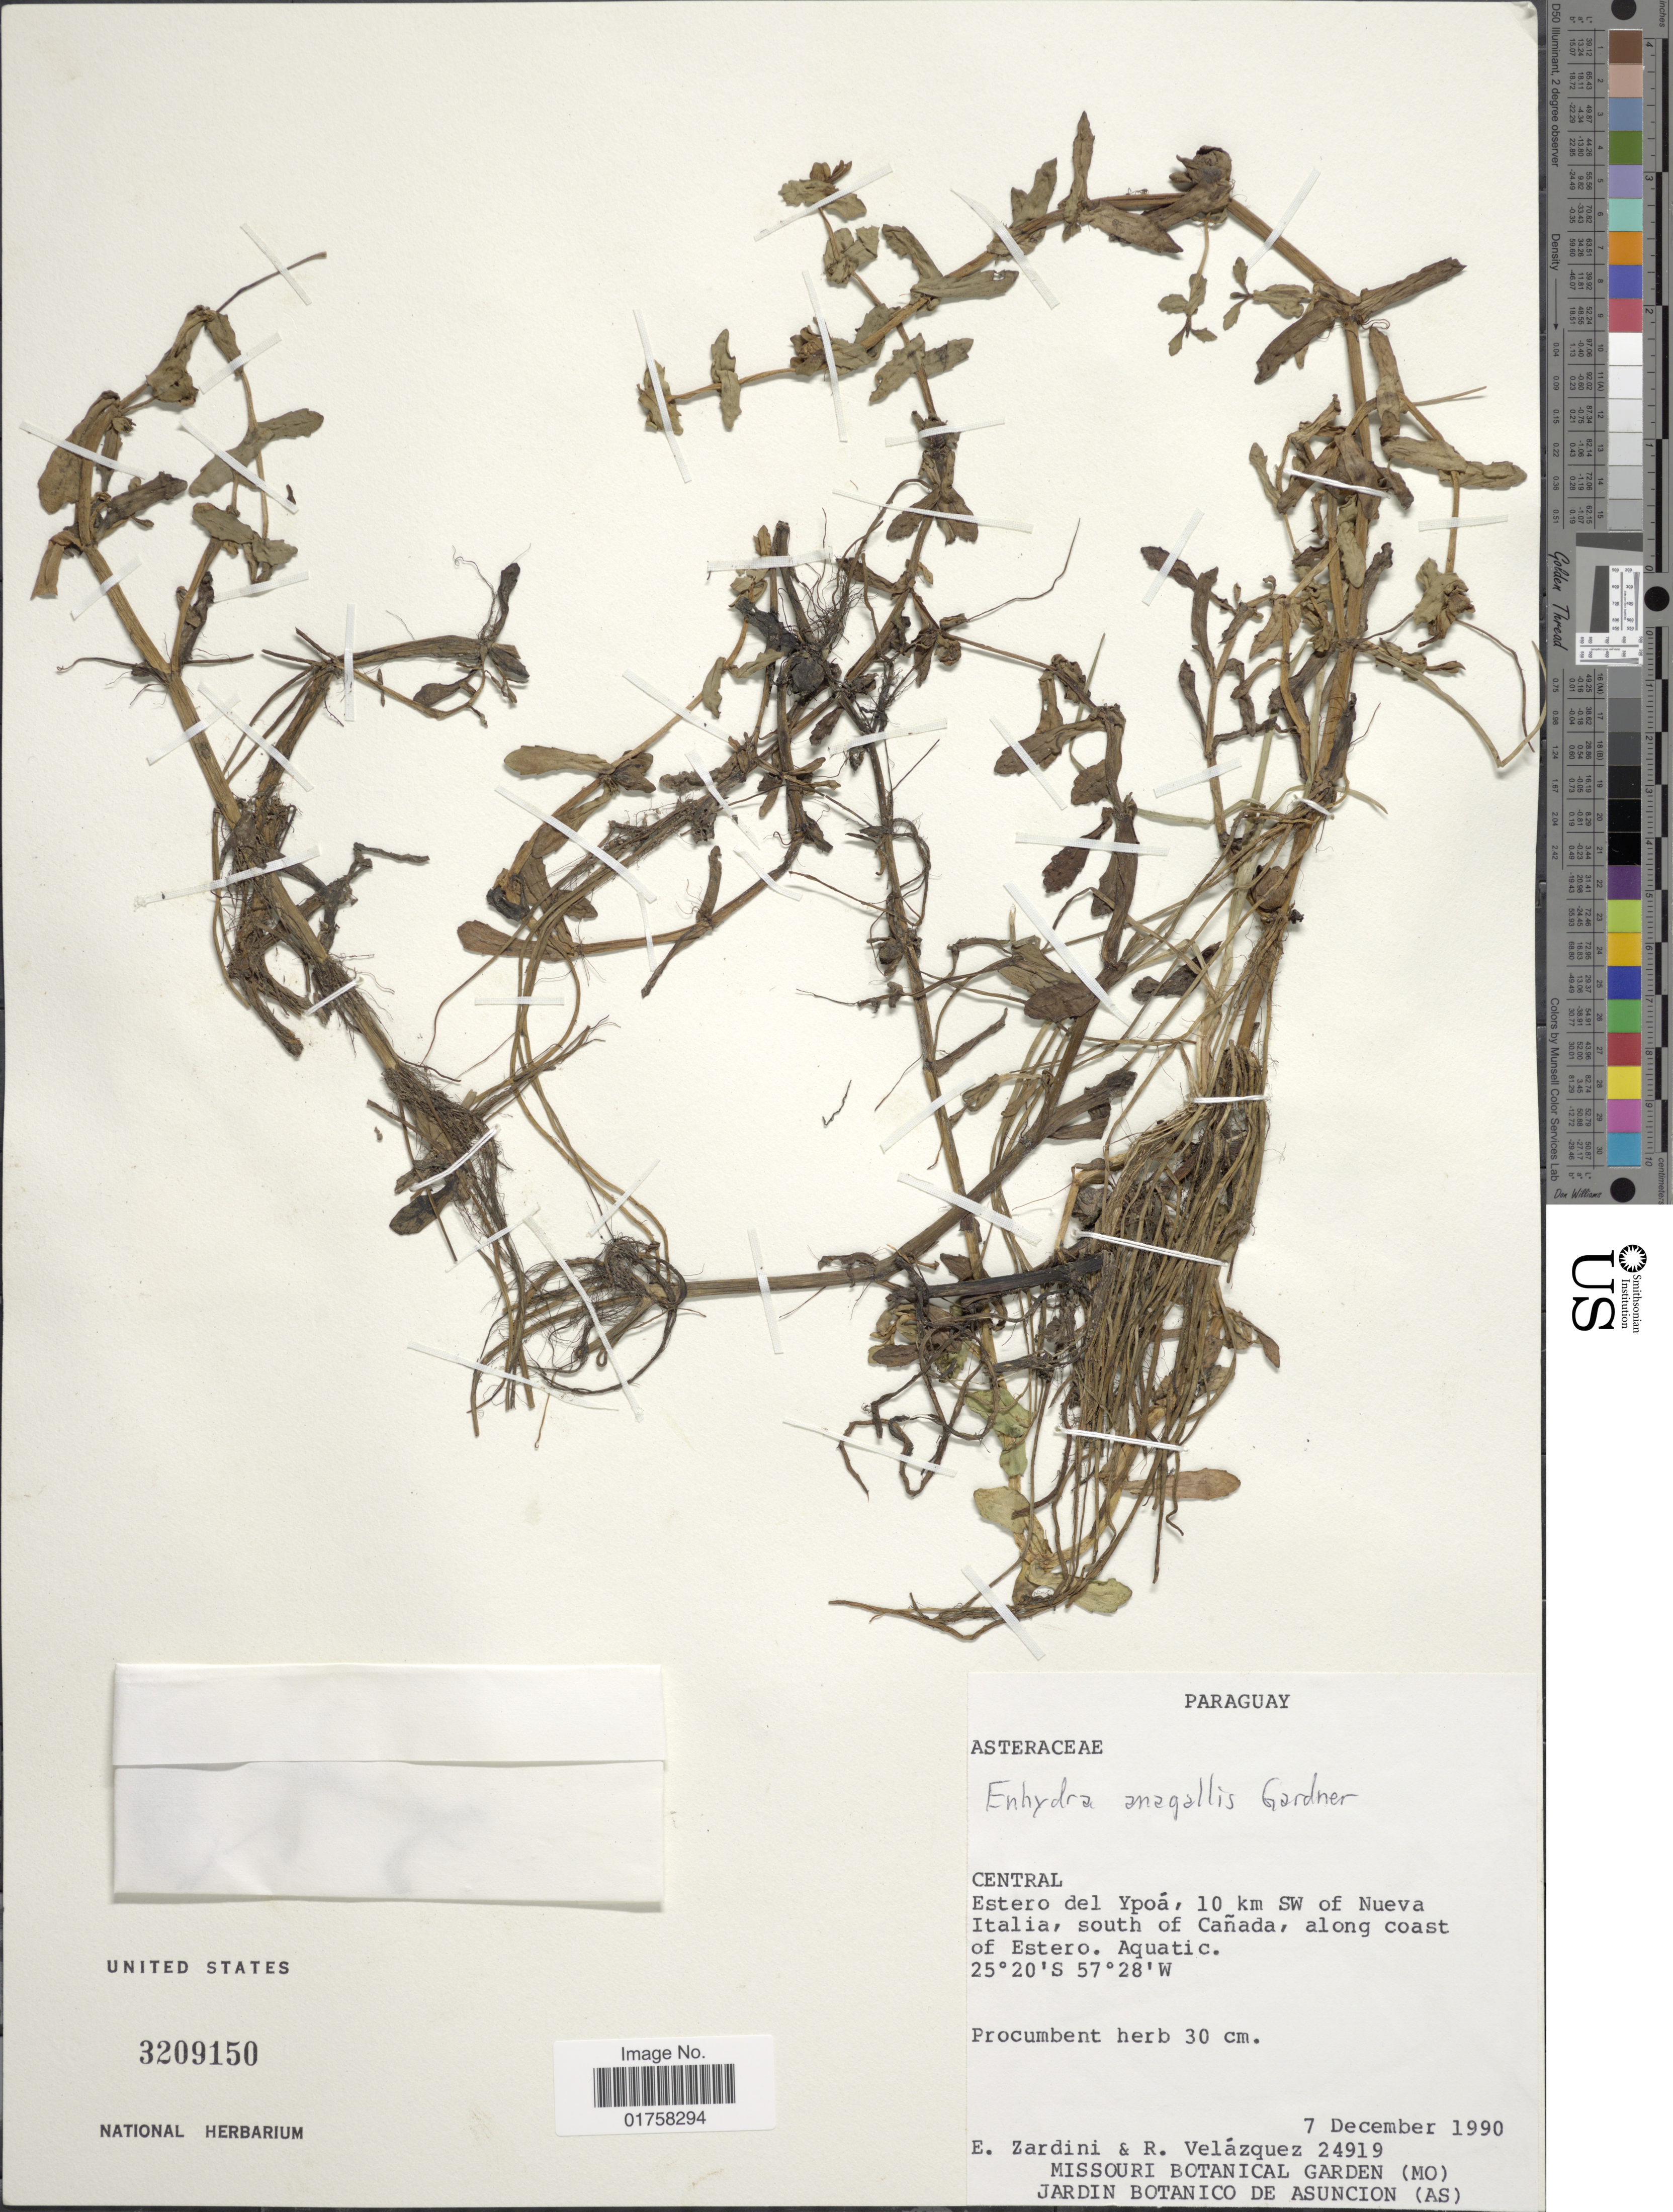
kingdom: Plantae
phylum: Tracheophyta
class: Magnoliopsida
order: Asterales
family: Asteraceae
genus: Enhydra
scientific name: Enhydra fluctuans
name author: Lour.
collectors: E. M. Zardini & R. Velázquez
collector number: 24919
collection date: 1990-12-07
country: Paraguay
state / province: Central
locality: Estero del Ypoá, 10 km SW of Nueva Italia, south of Cañada, along coast of Estero. Aquatic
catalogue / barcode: US 3209150